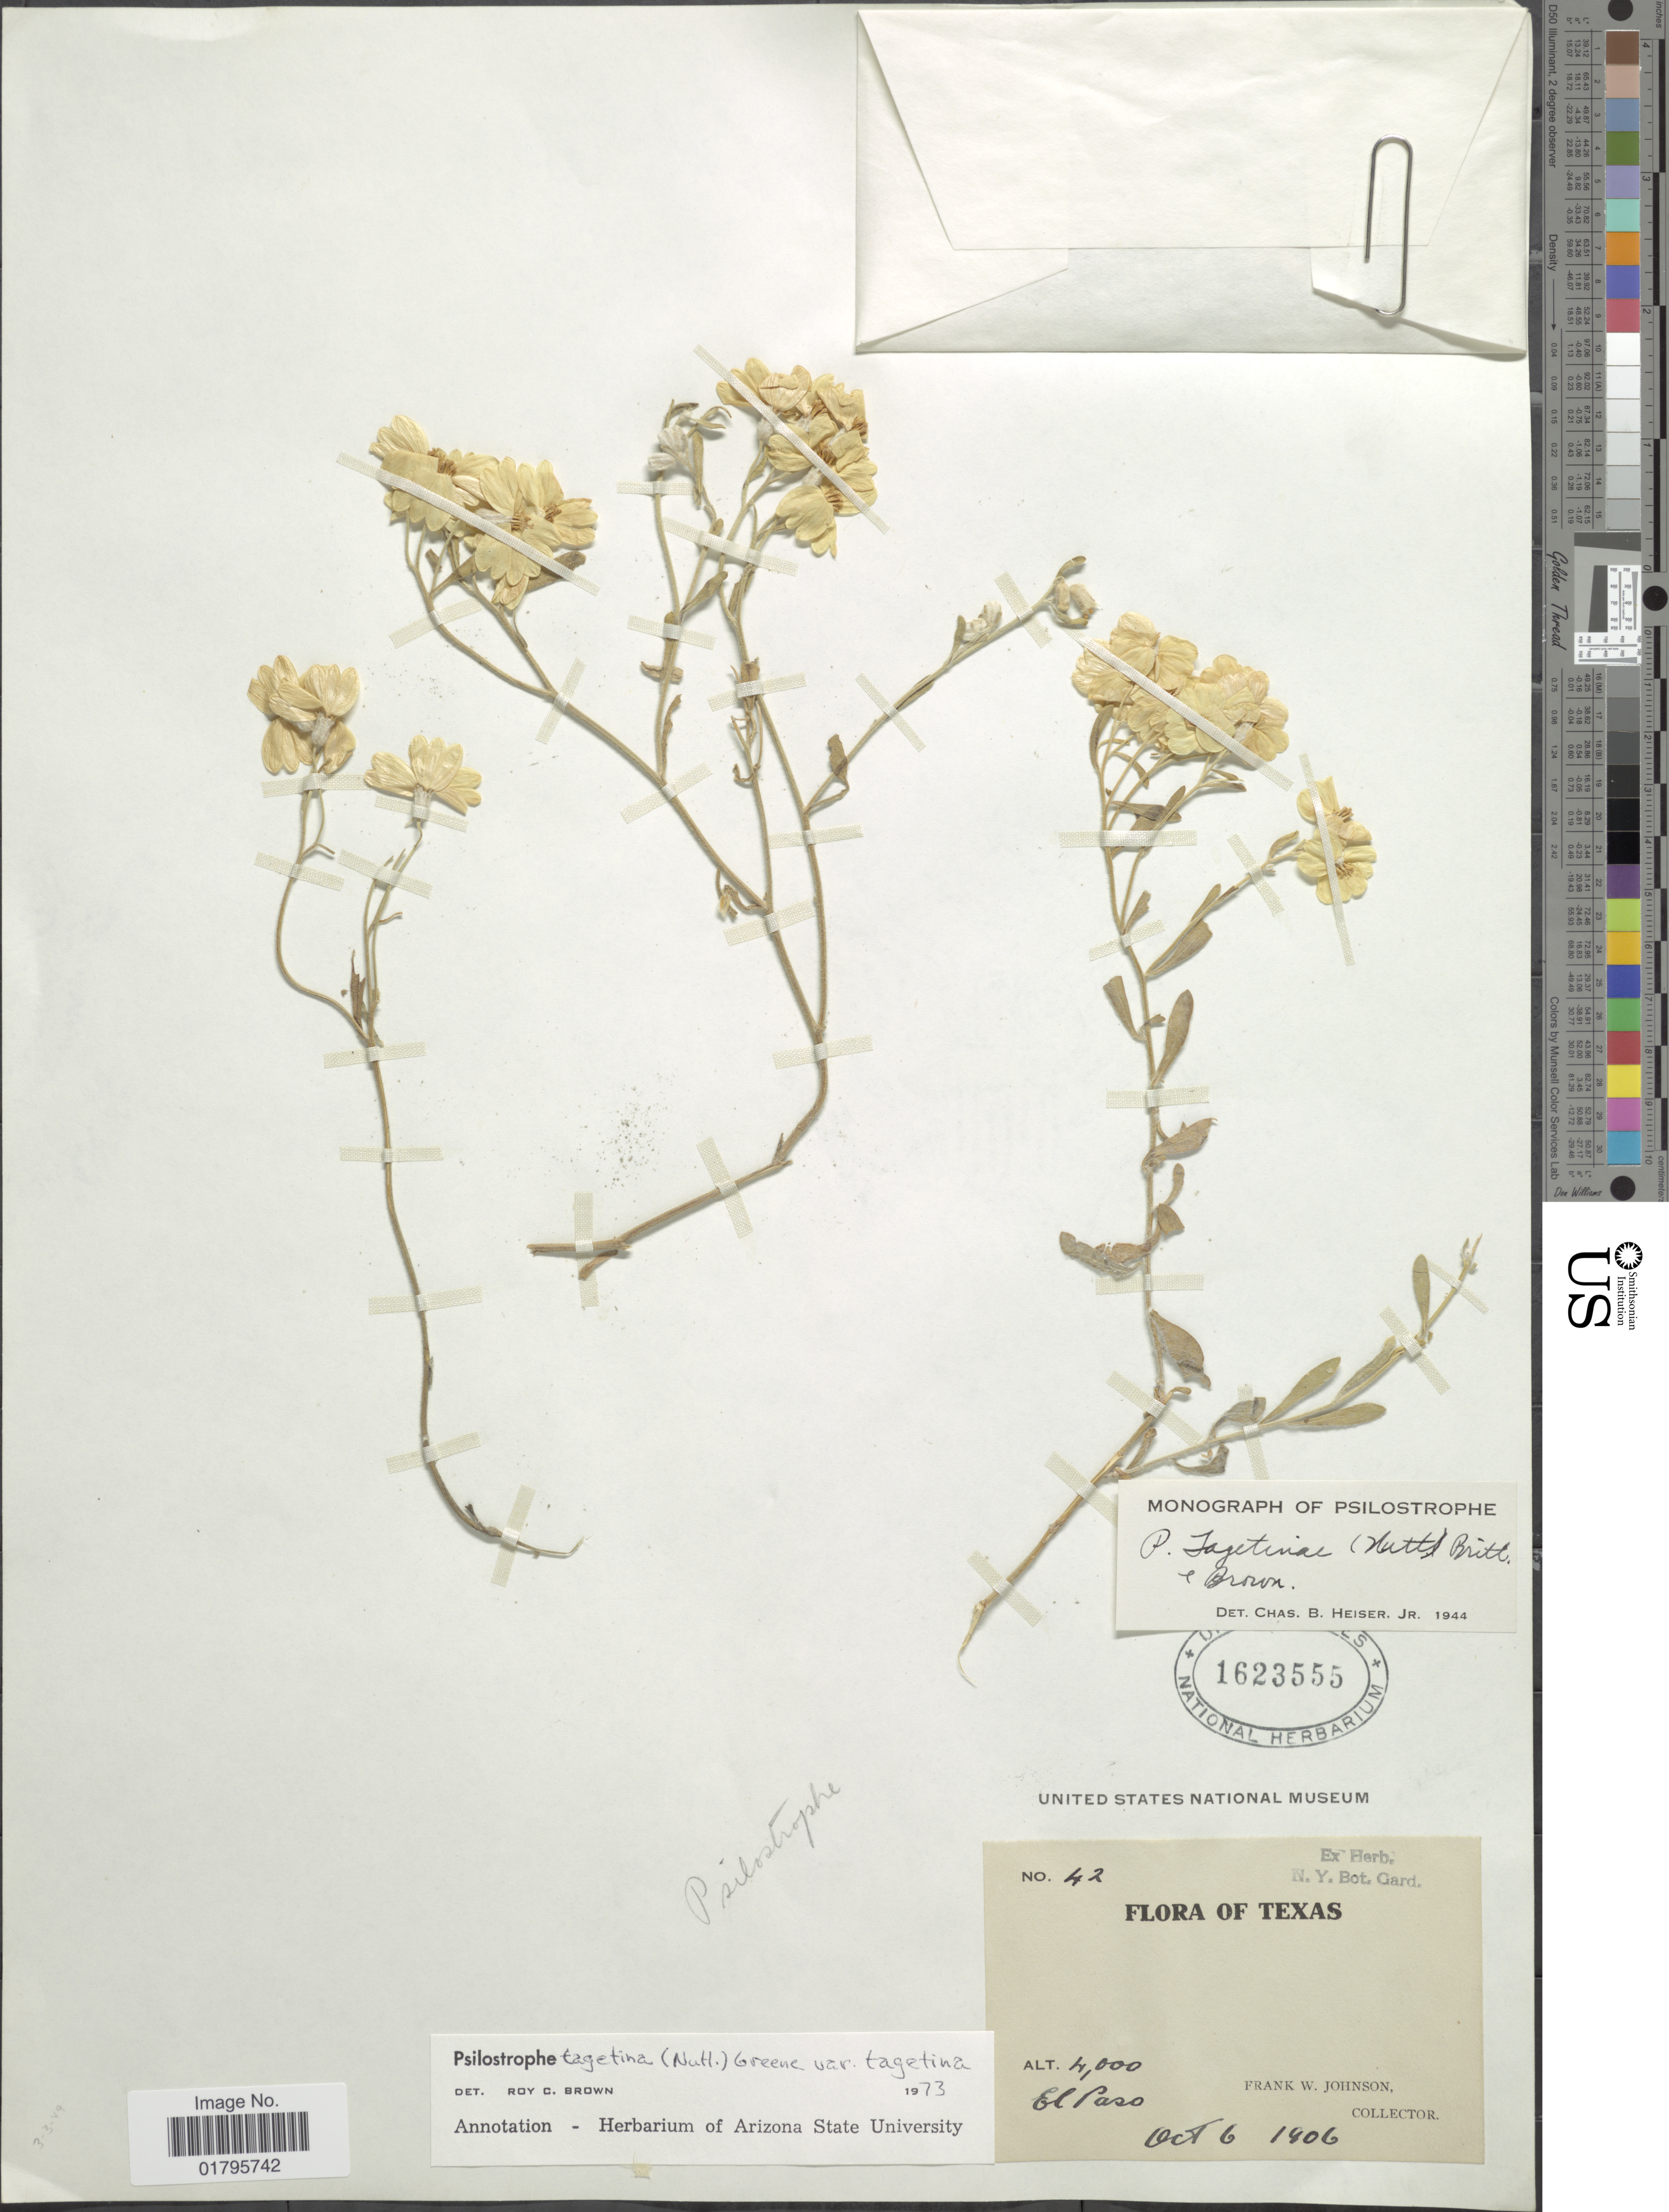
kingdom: Plantae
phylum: Tracheophyta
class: Magnoliopsida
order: Asterales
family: Asteraceae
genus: Psilostrophe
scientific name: Psilostrophe tagetina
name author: (Nutt.) Greene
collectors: F. W. Johnson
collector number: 42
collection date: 1906-10-06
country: United States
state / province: Texas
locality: El Paso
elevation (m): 1219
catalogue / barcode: US 1623555